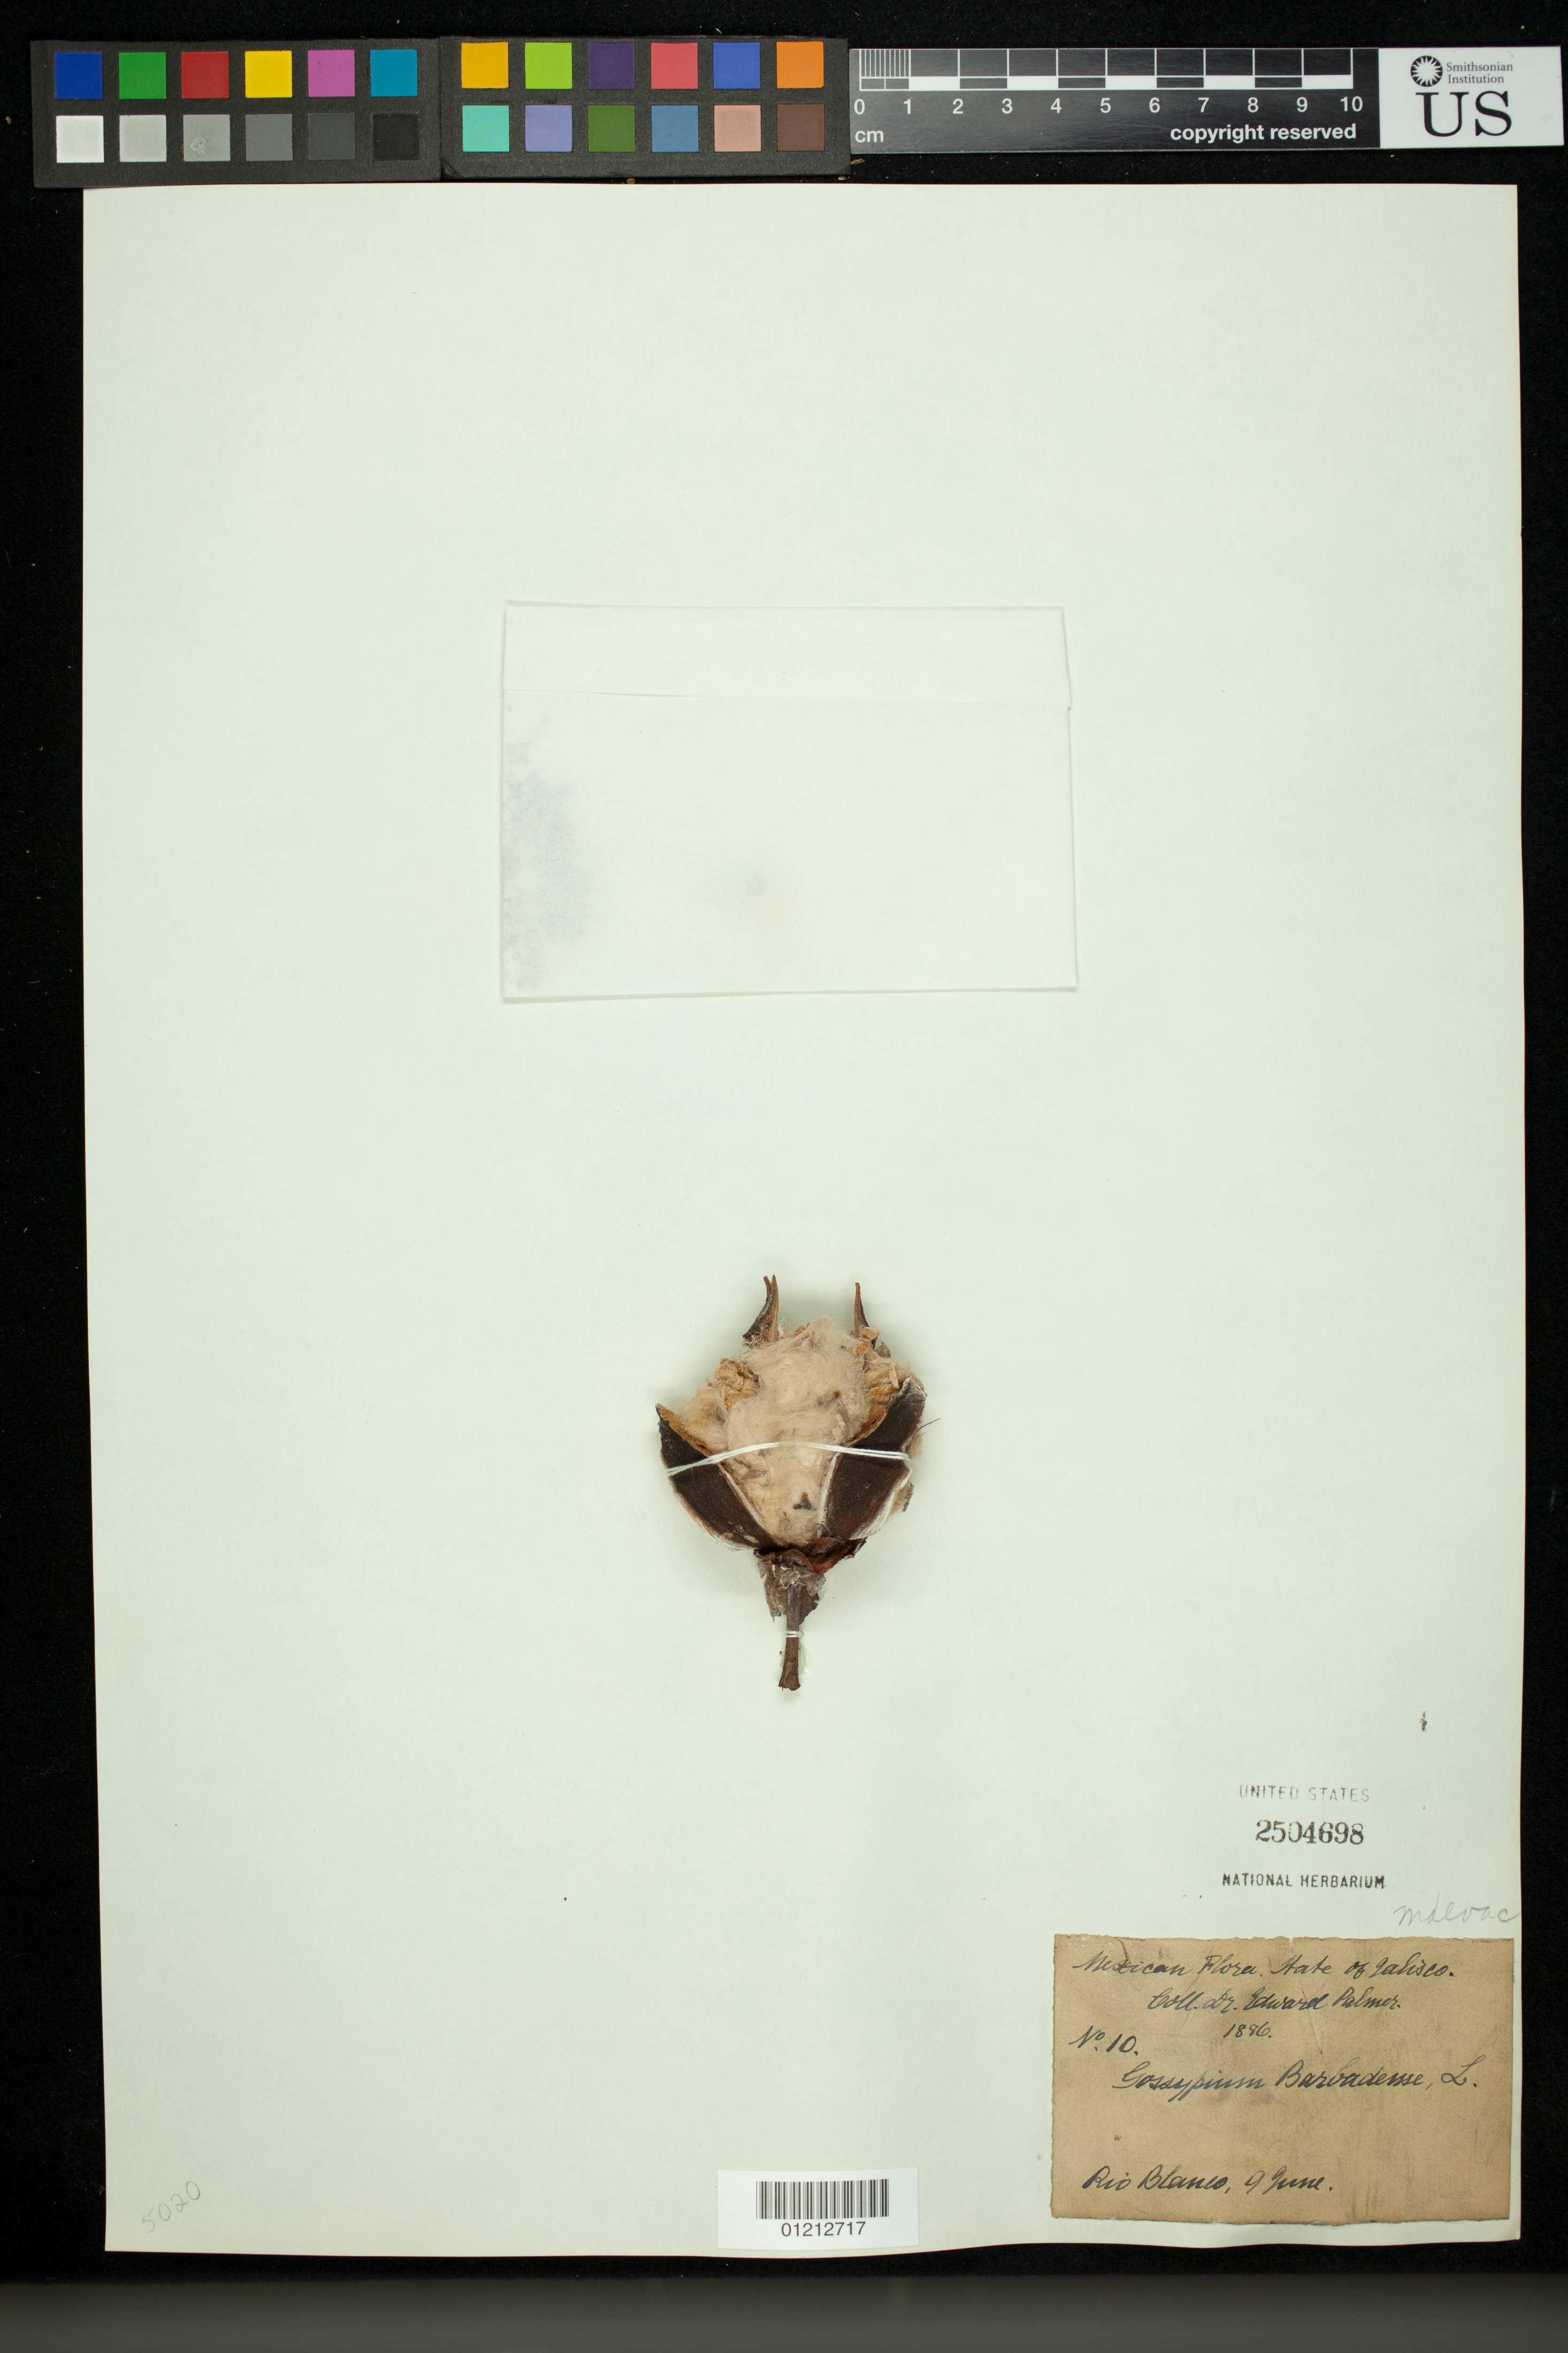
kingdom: Plantae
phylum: Tracheophyta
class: Magnoliopsida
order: Malvales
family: Malvaceae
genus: Gossypium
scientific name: Gossypium barbadense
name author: L.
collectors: E. Palmer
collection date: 1896-06-09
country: Mexico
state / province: Jalisco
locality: Rio Blanco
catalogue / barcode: US 2504698